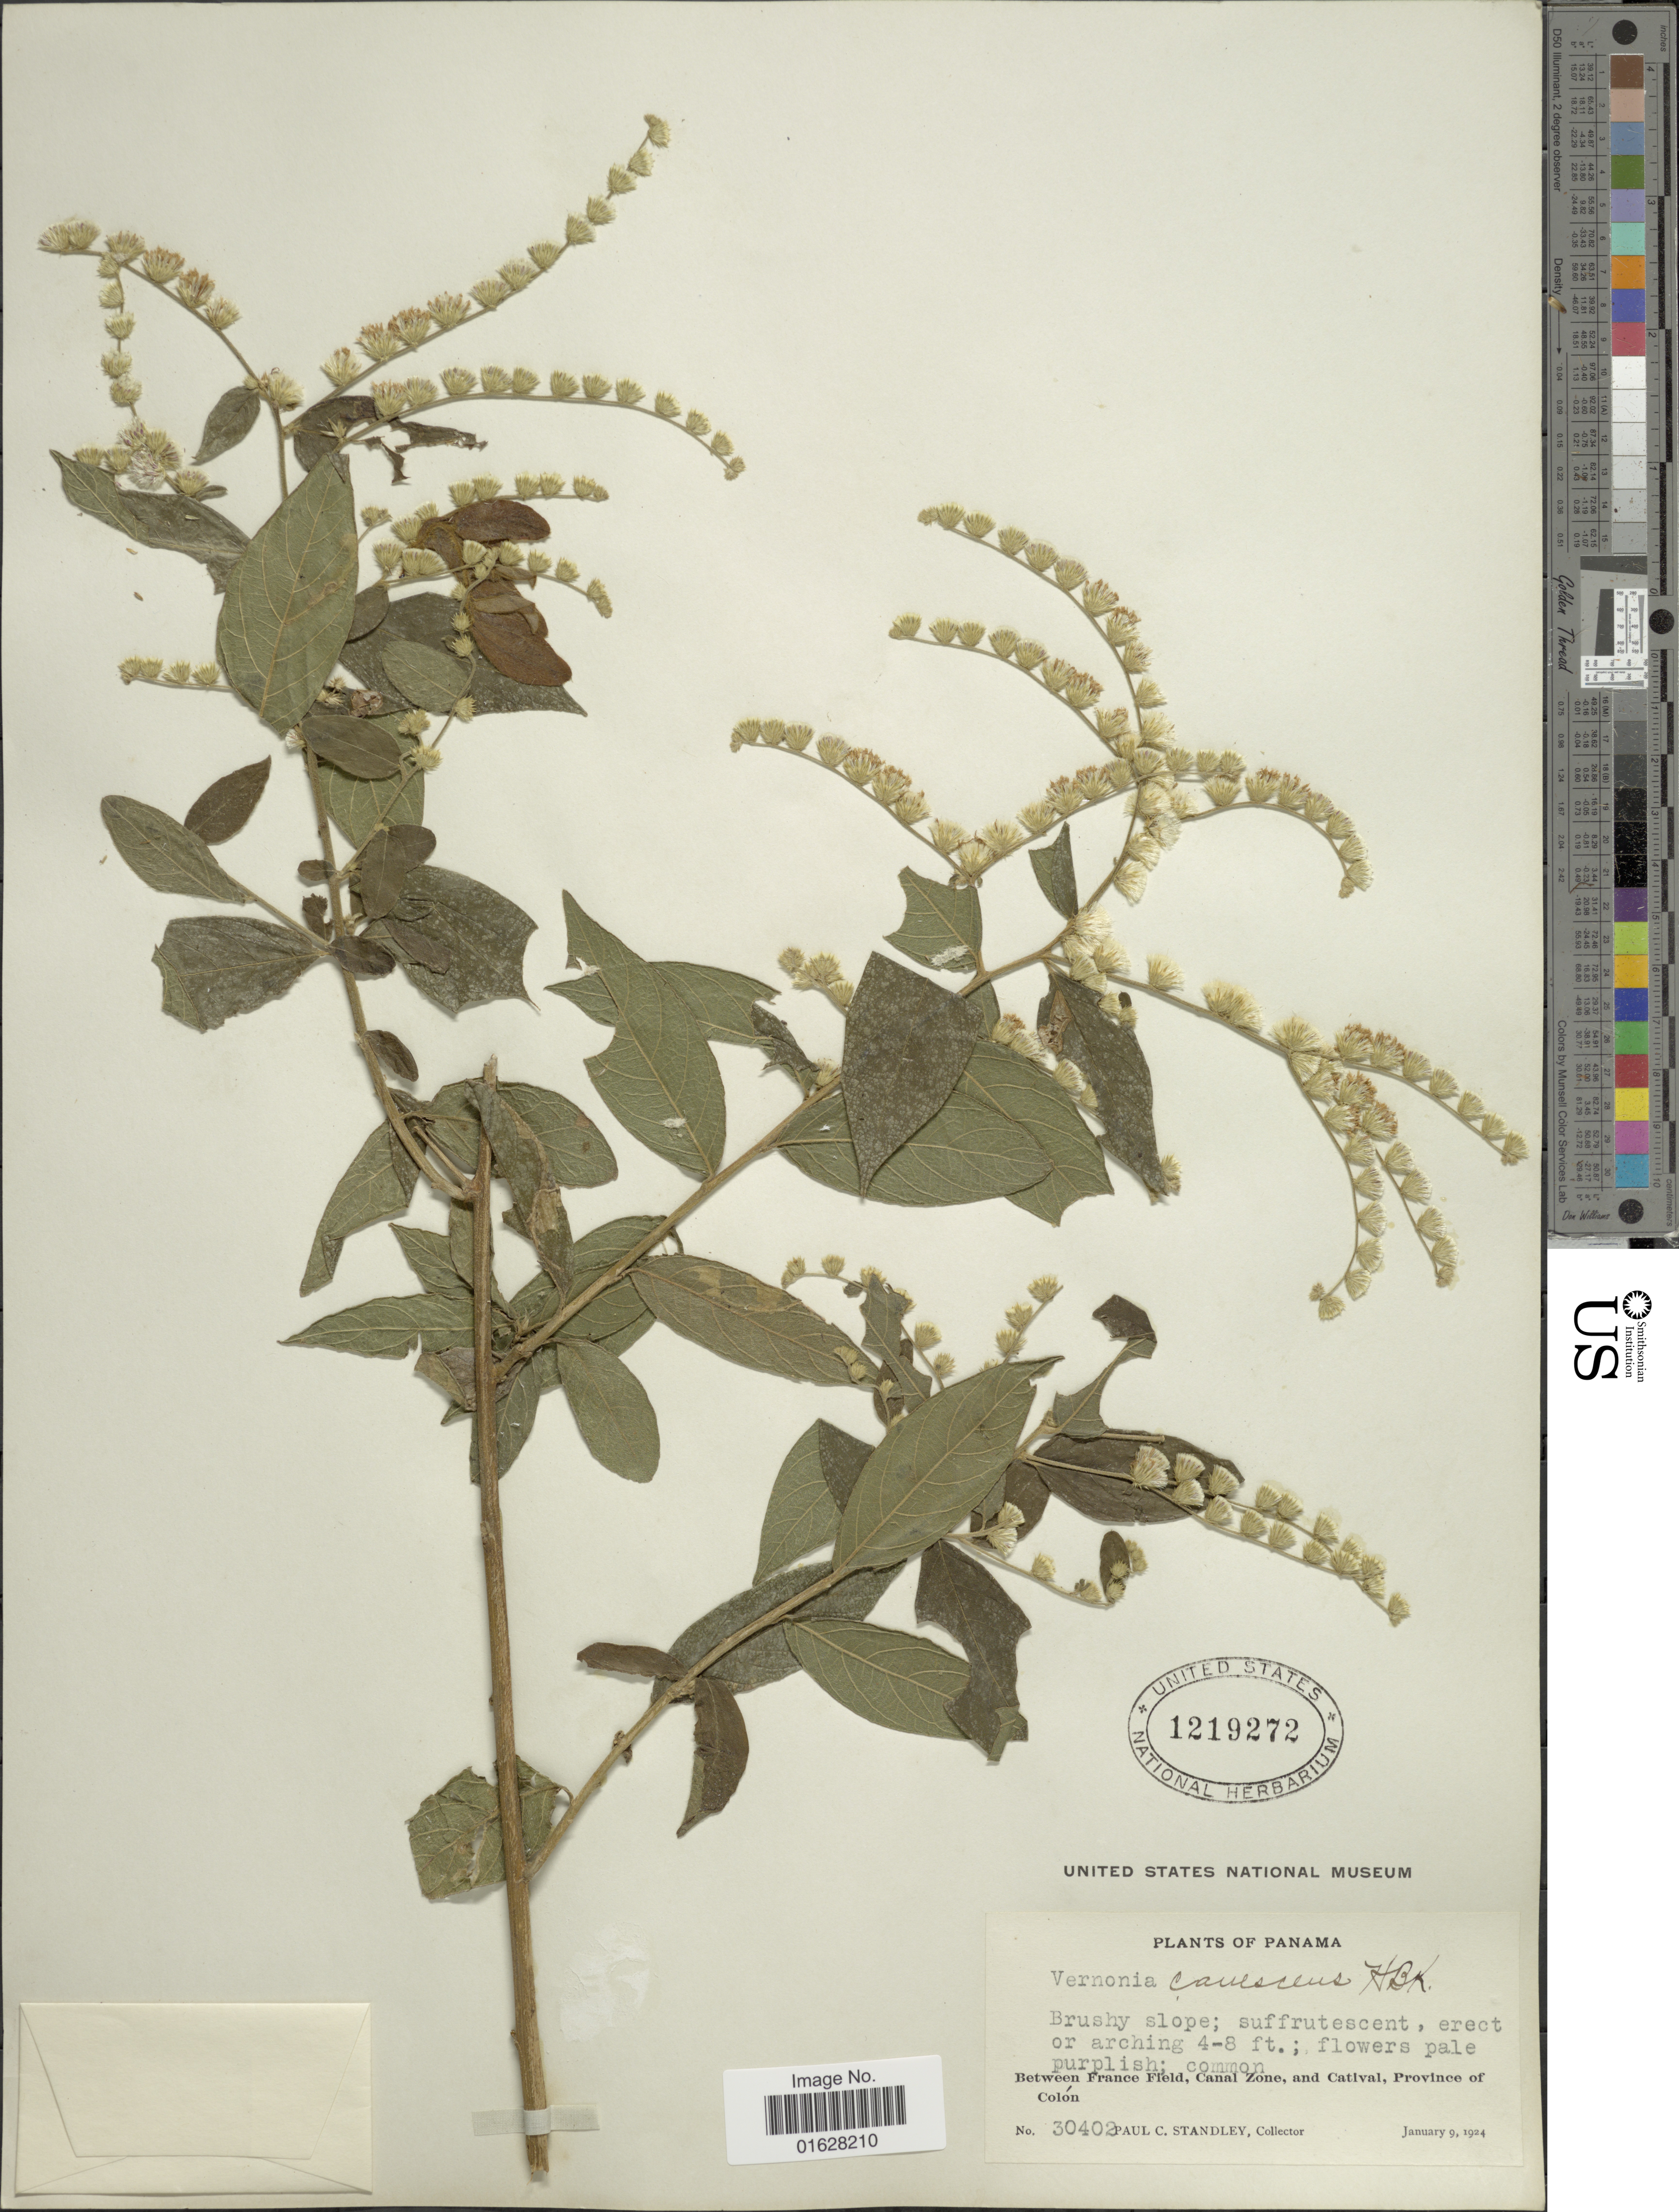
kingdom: Plantae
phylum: Tracheophyta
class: Magnoliopsida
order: Asterales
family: Asteraceae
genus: Lepidaploa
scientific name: Lepidaploa canescens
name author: (Kunth) H. Rob.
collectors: P. C. Standley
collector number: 30402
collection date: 1924-01-09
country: Panama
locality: Between France Field, Canal Zone, and Catival, Province of Colon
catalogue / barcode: US 1219272